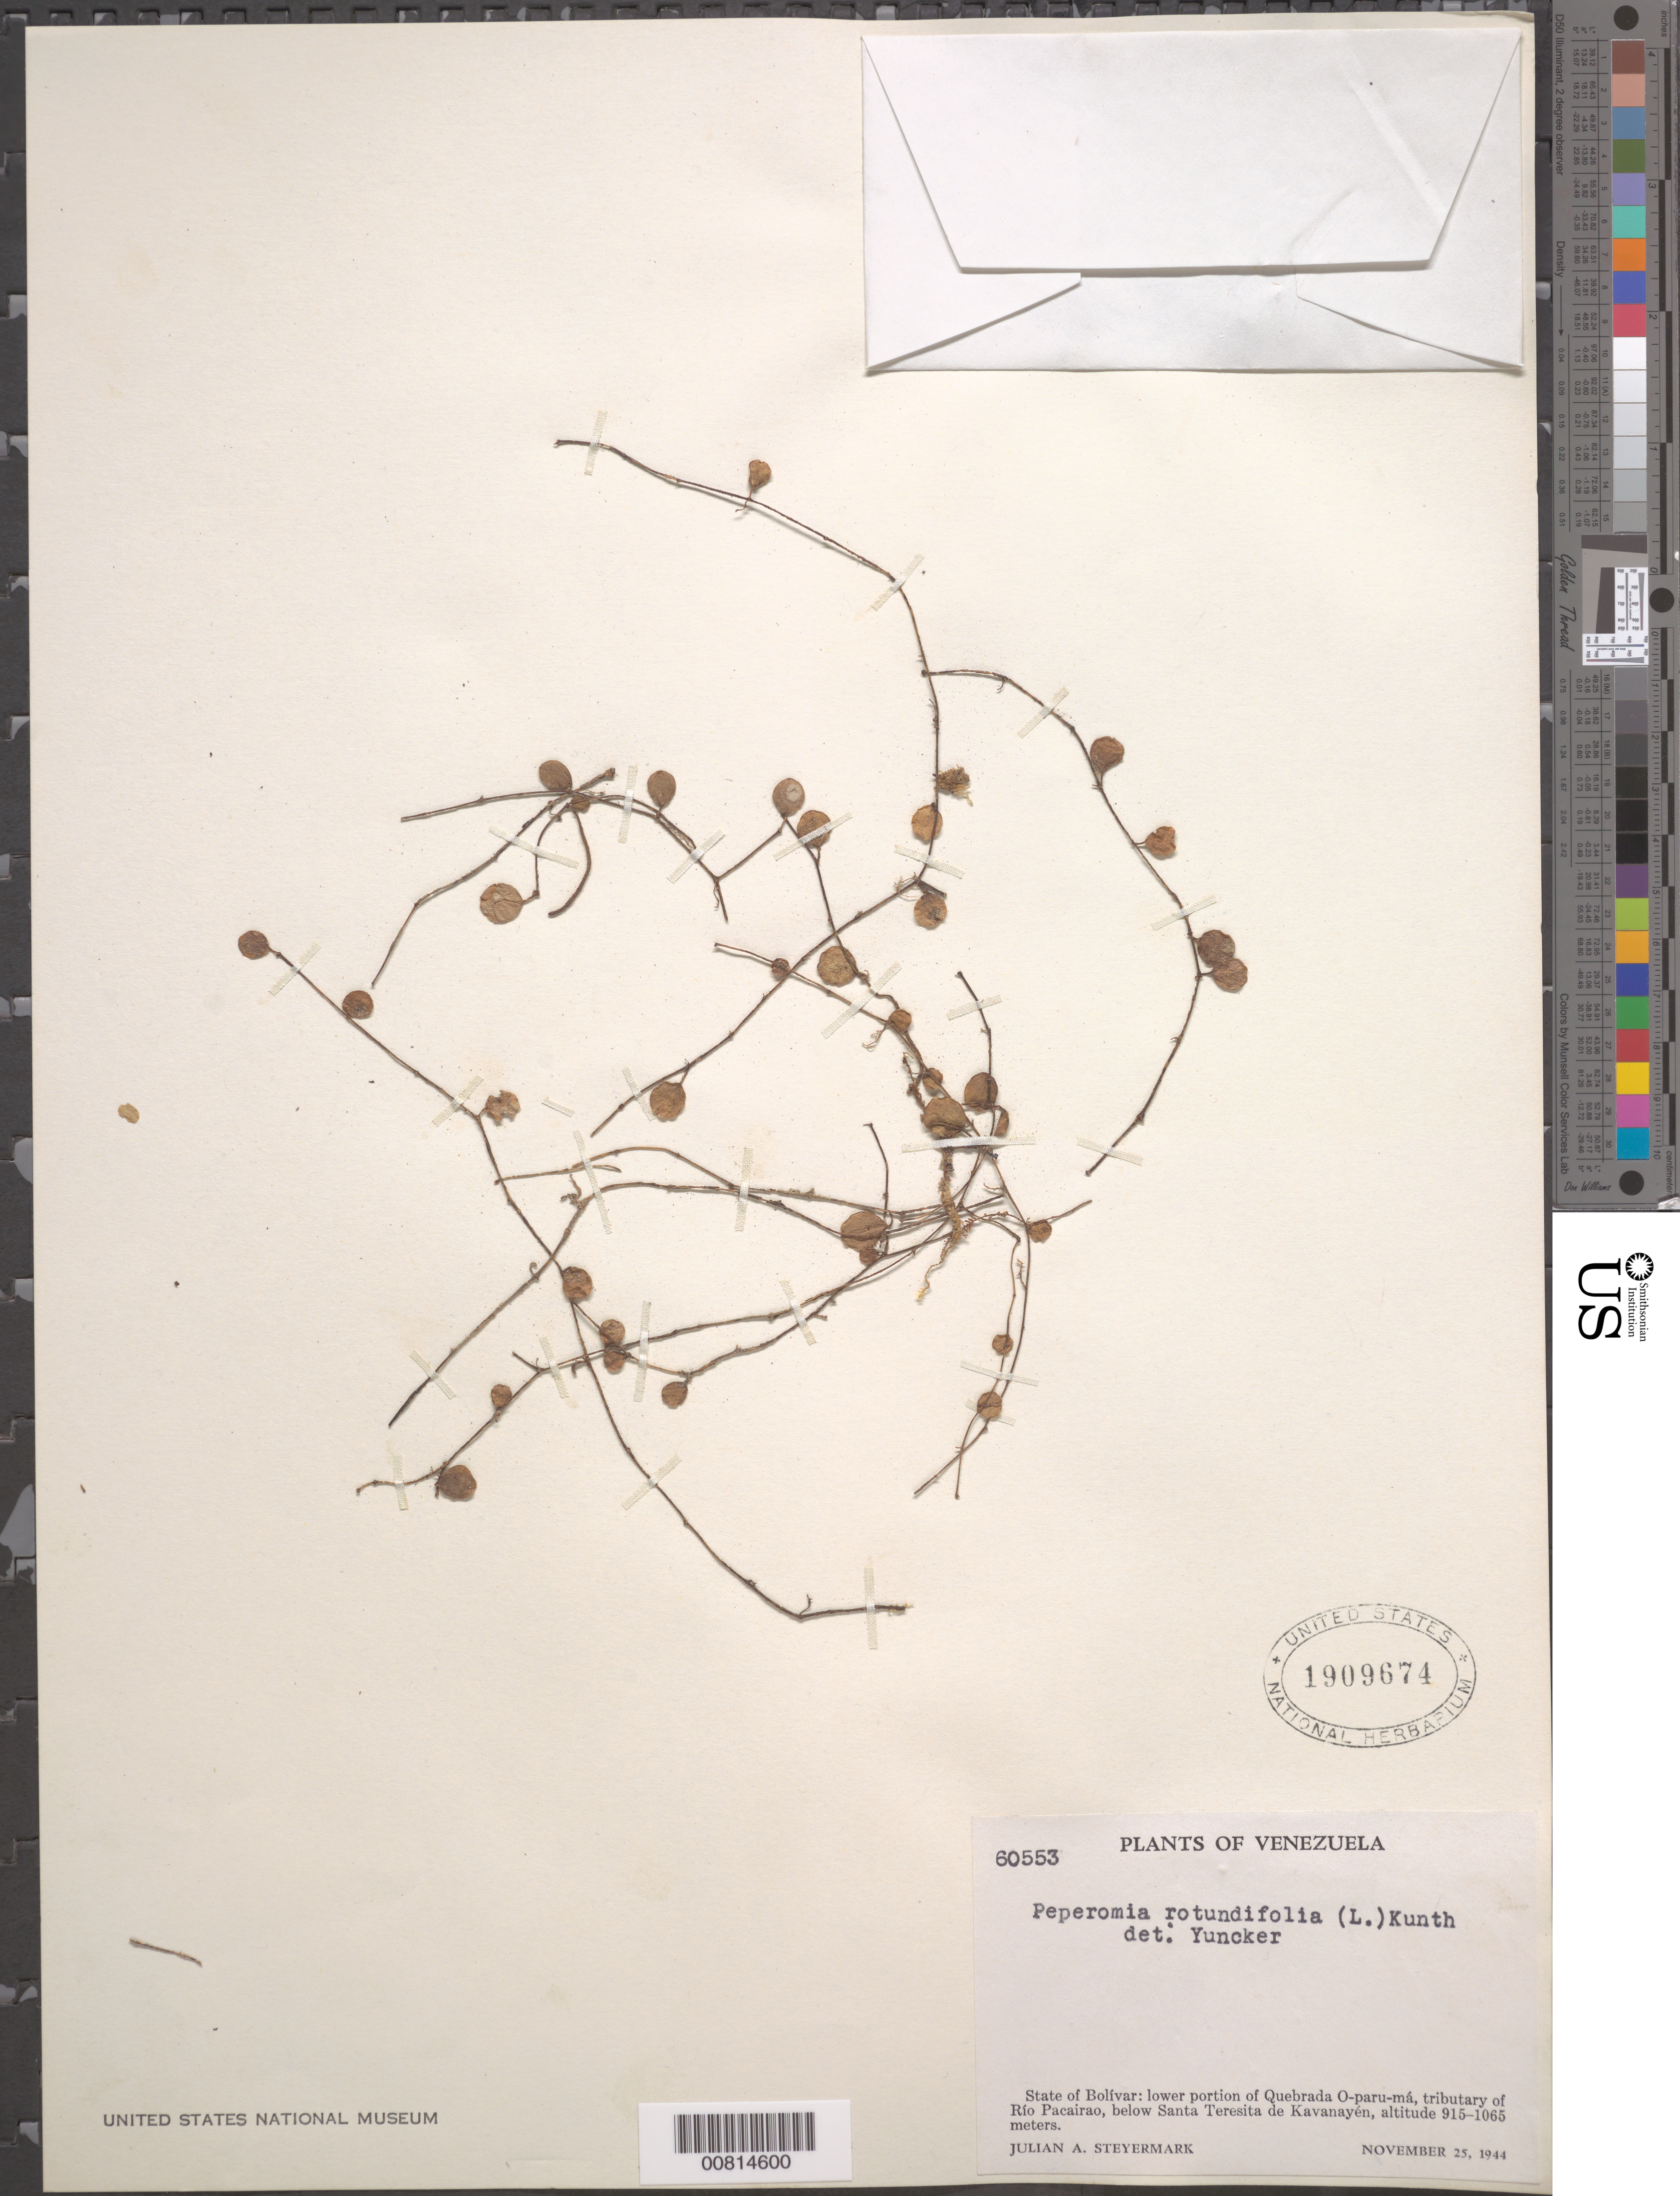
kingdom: Plantae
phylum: Tracheophyta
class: Magnoliopsida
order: Piperales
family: Piperaceae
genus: Peperomia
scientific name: Peperomia rotundifolia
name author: (L.) Kunth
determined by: Yuncker, T. G.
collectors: J. Steyermark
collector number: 60553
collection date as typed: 25-Nov-44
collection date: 1944-11-25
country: Venezuela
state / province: Bolívar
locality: Quebrada O-paru-má, trib. of Río Pacairao, below Santa Teresita de Kavanayén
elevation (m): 915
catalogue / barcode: US 1909674